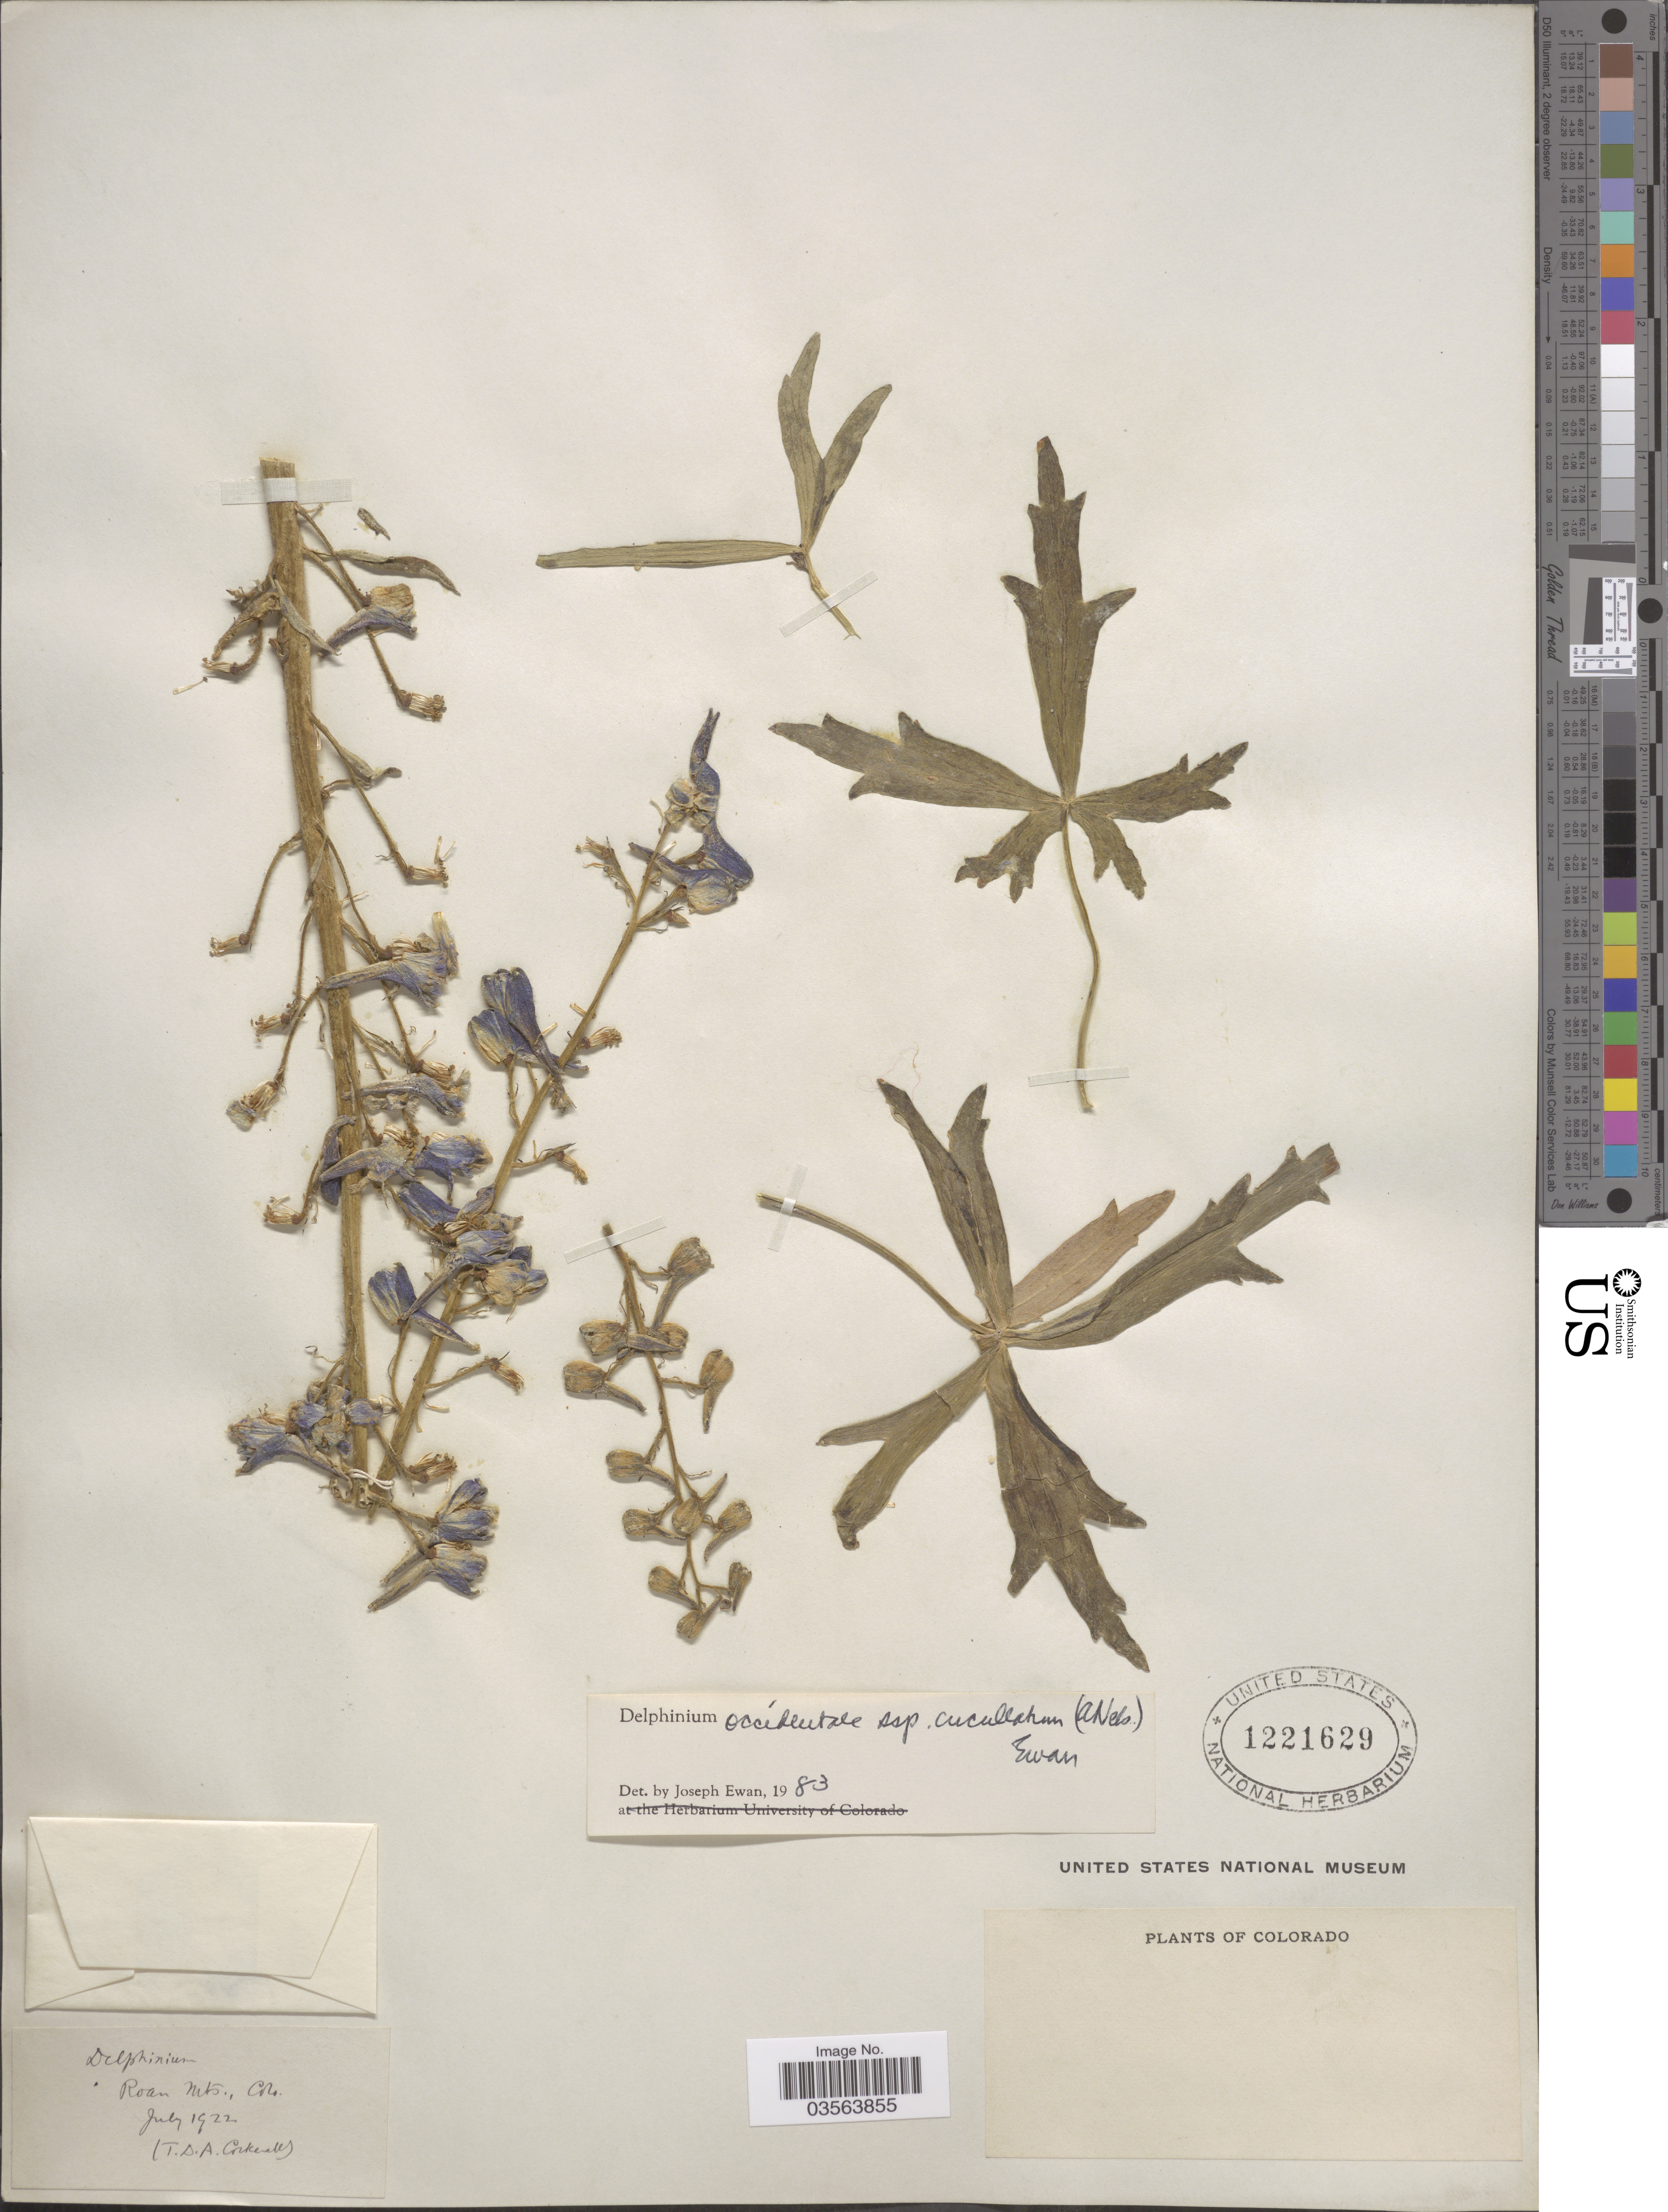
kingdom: Plantae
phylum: Tracheophyta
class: Magnoliopsida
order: Ranunculales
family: Ranunculaceae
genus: Delphinium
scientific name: Delphinium x occidentale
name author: (S. Watson) S. Watson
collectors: T. Cockerell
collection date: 1922-07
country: United States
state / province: Colorado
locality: Roan Mts.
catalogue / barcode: US 1221629